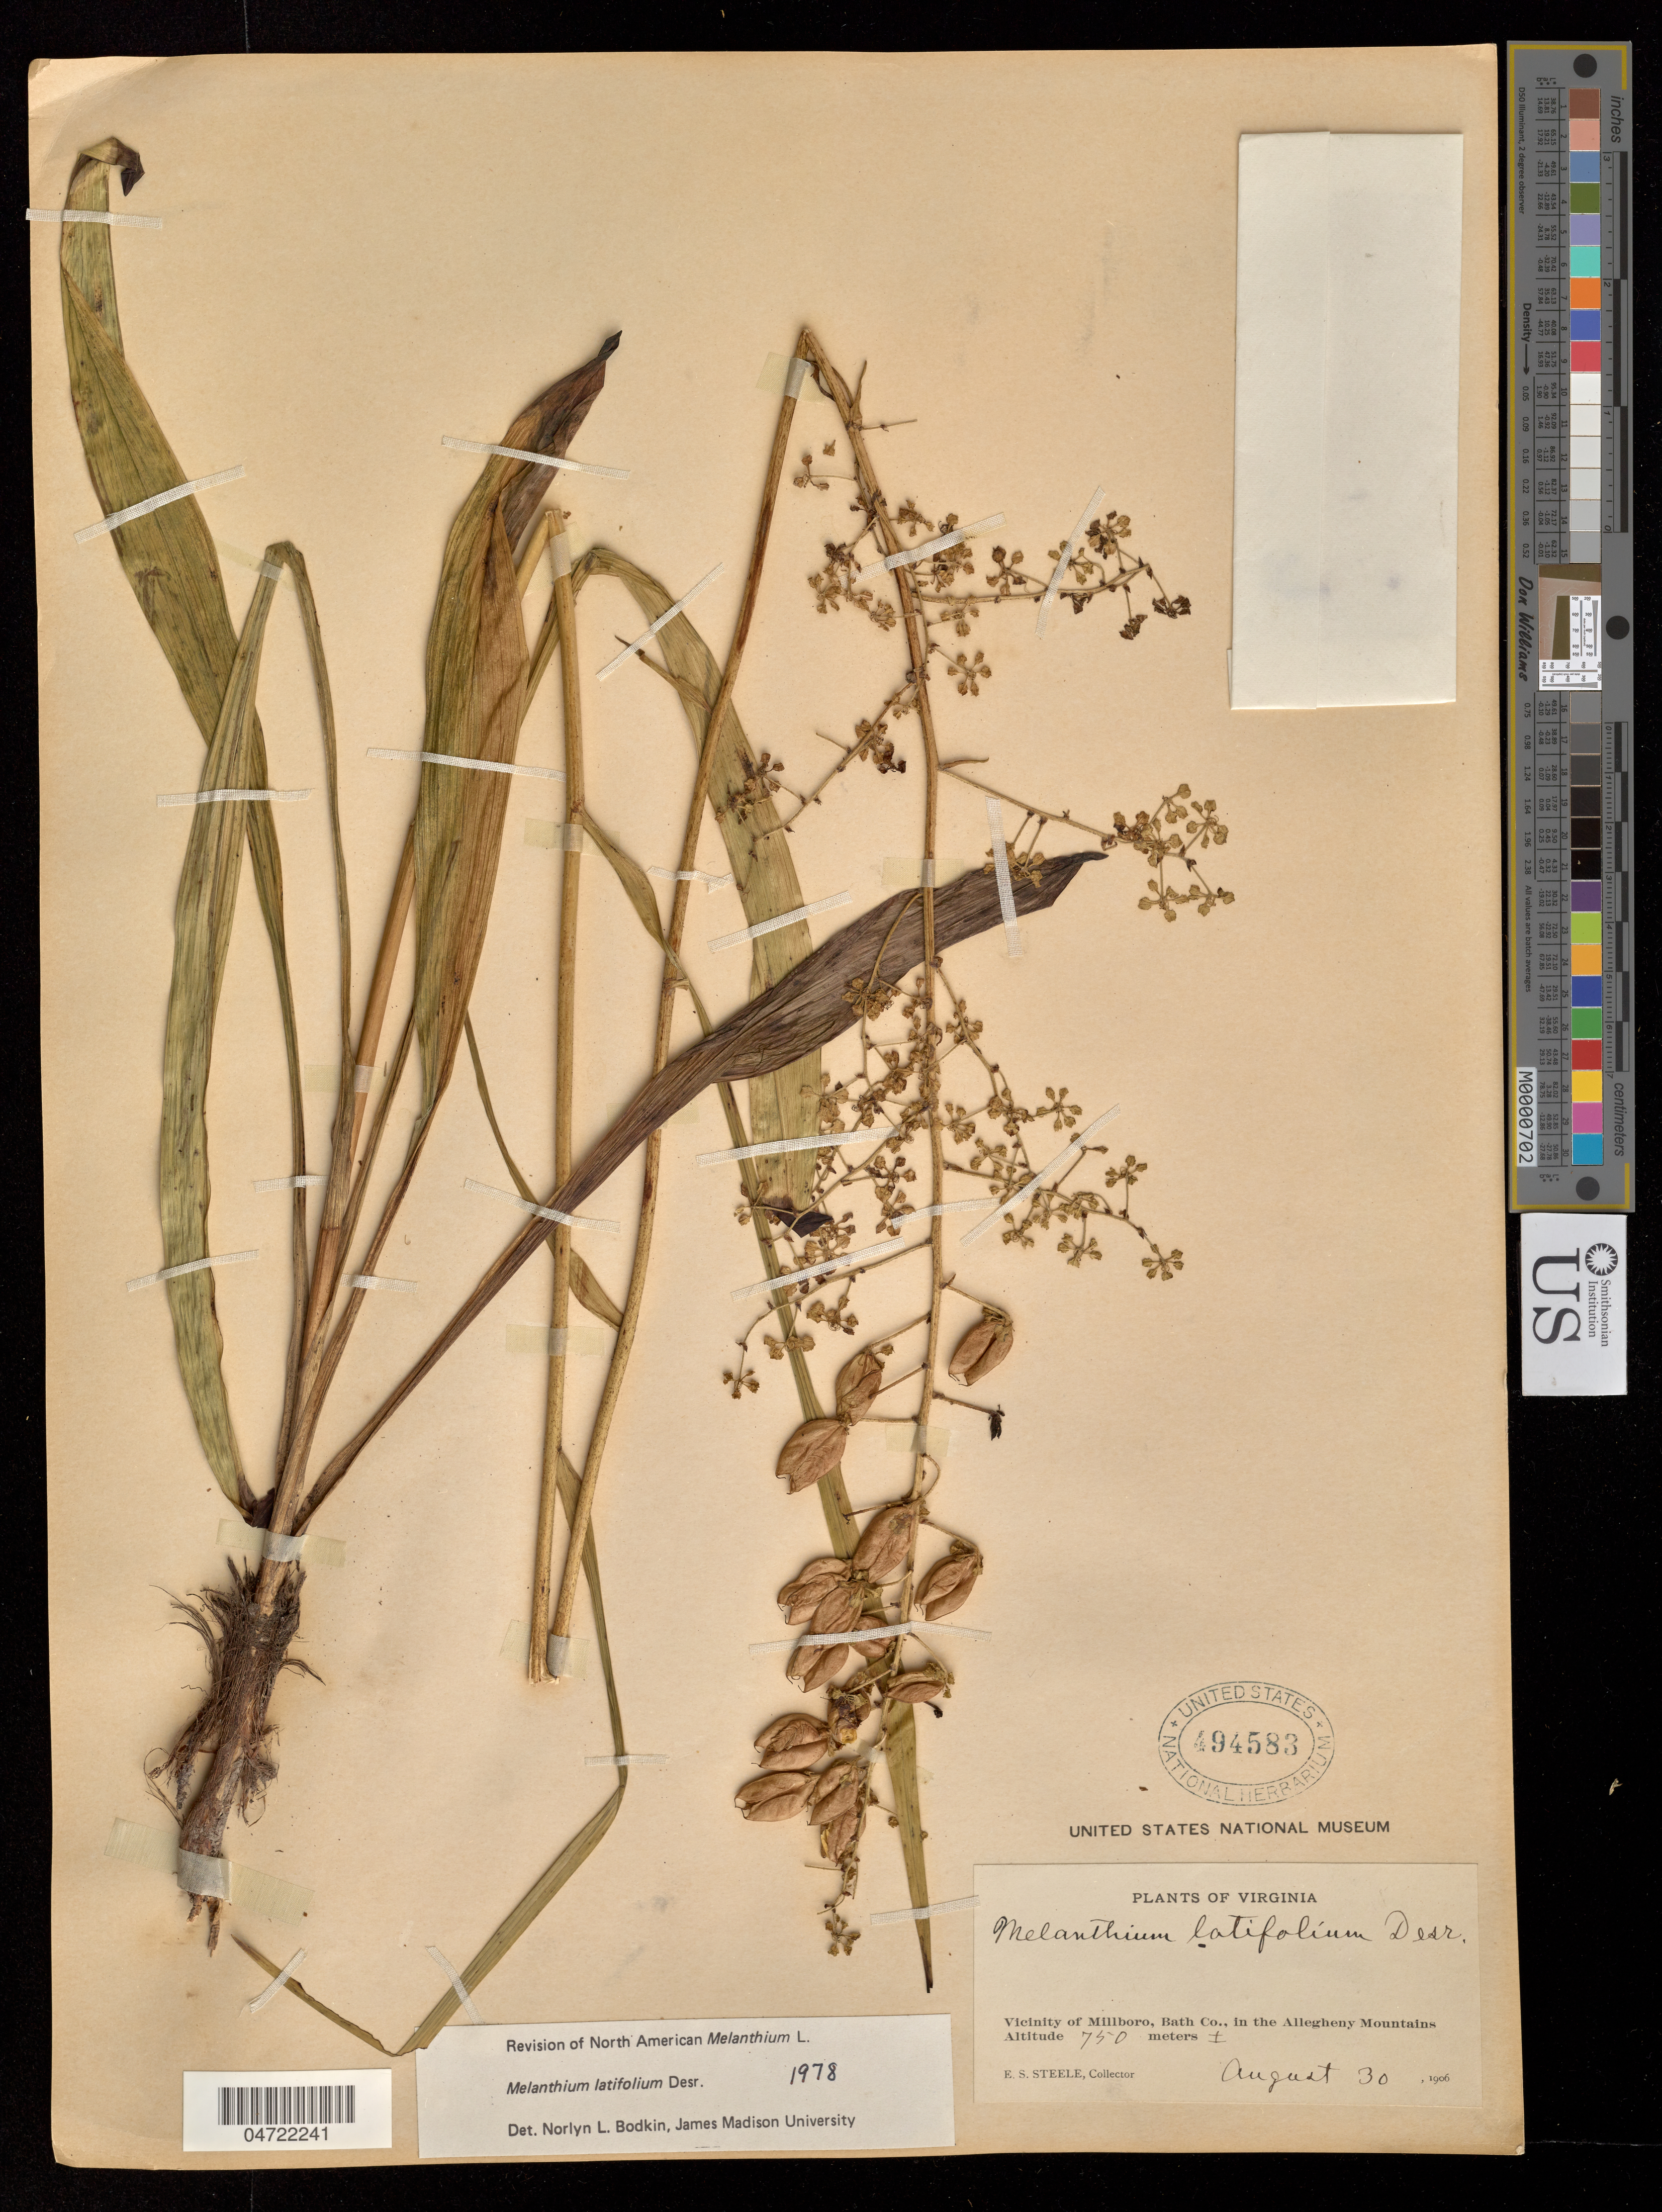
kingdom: Plantae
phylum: Tracheophyta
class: Liliopsida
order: Liliales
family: Melanthiaceae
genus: Melanthium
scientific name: Melanthium latifolium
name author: Desr.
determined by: Bodkin, N. L.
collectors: E. Steele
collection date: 1906-08-30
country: United States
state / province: Virginia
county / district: Bath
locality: Vicinity of Millboro, in the Allegheny Mountains.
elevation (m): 750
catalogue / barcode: US 494583